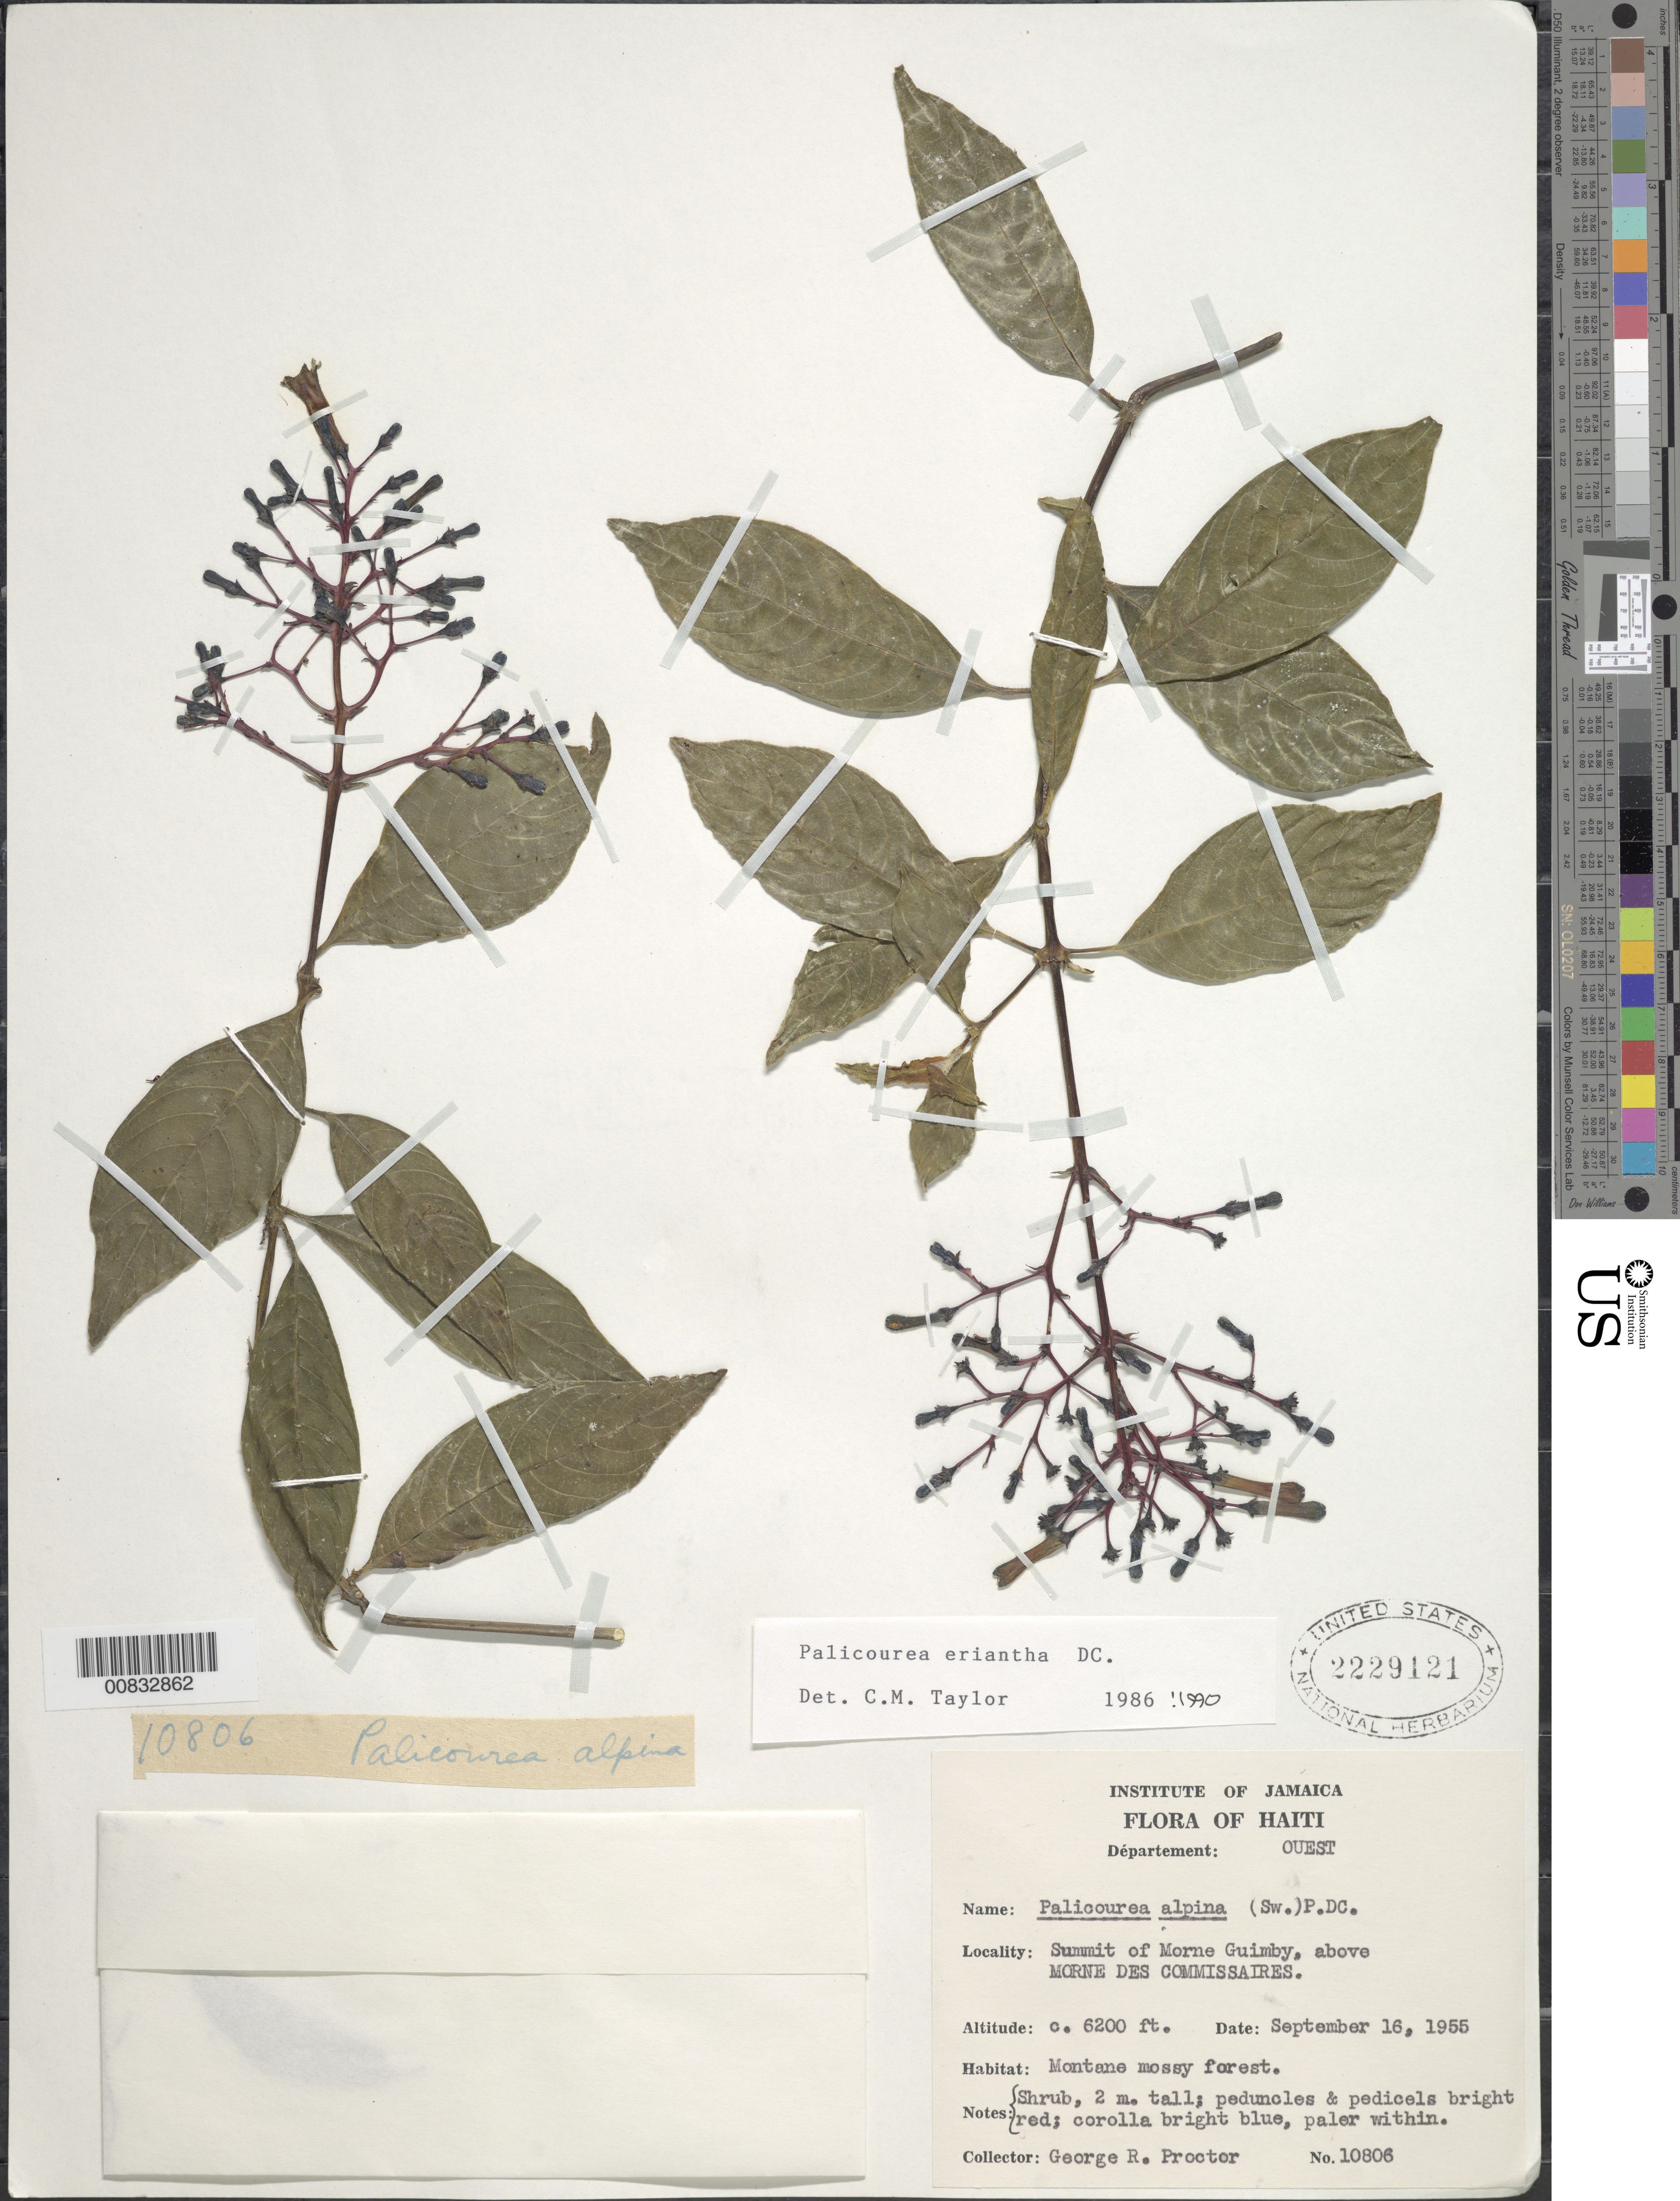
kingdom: Plantae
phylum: Tracheophyta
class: Magnoliopsida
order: Gentianales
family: Rubiaceae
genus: Palicourea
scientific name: Palicourea eriantha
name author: DC.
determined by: Taylor, Charlotte M.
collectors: G. R. Proctor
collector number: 10806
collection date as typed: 16 Sep 1955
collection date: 1955-09-16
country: Haiti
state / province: Ouest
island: Hispaniola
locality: Summit of Morne Guimby, above Morne des Commissaires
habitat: Montane mossy forest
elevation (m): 1890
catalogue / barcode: US 2229121